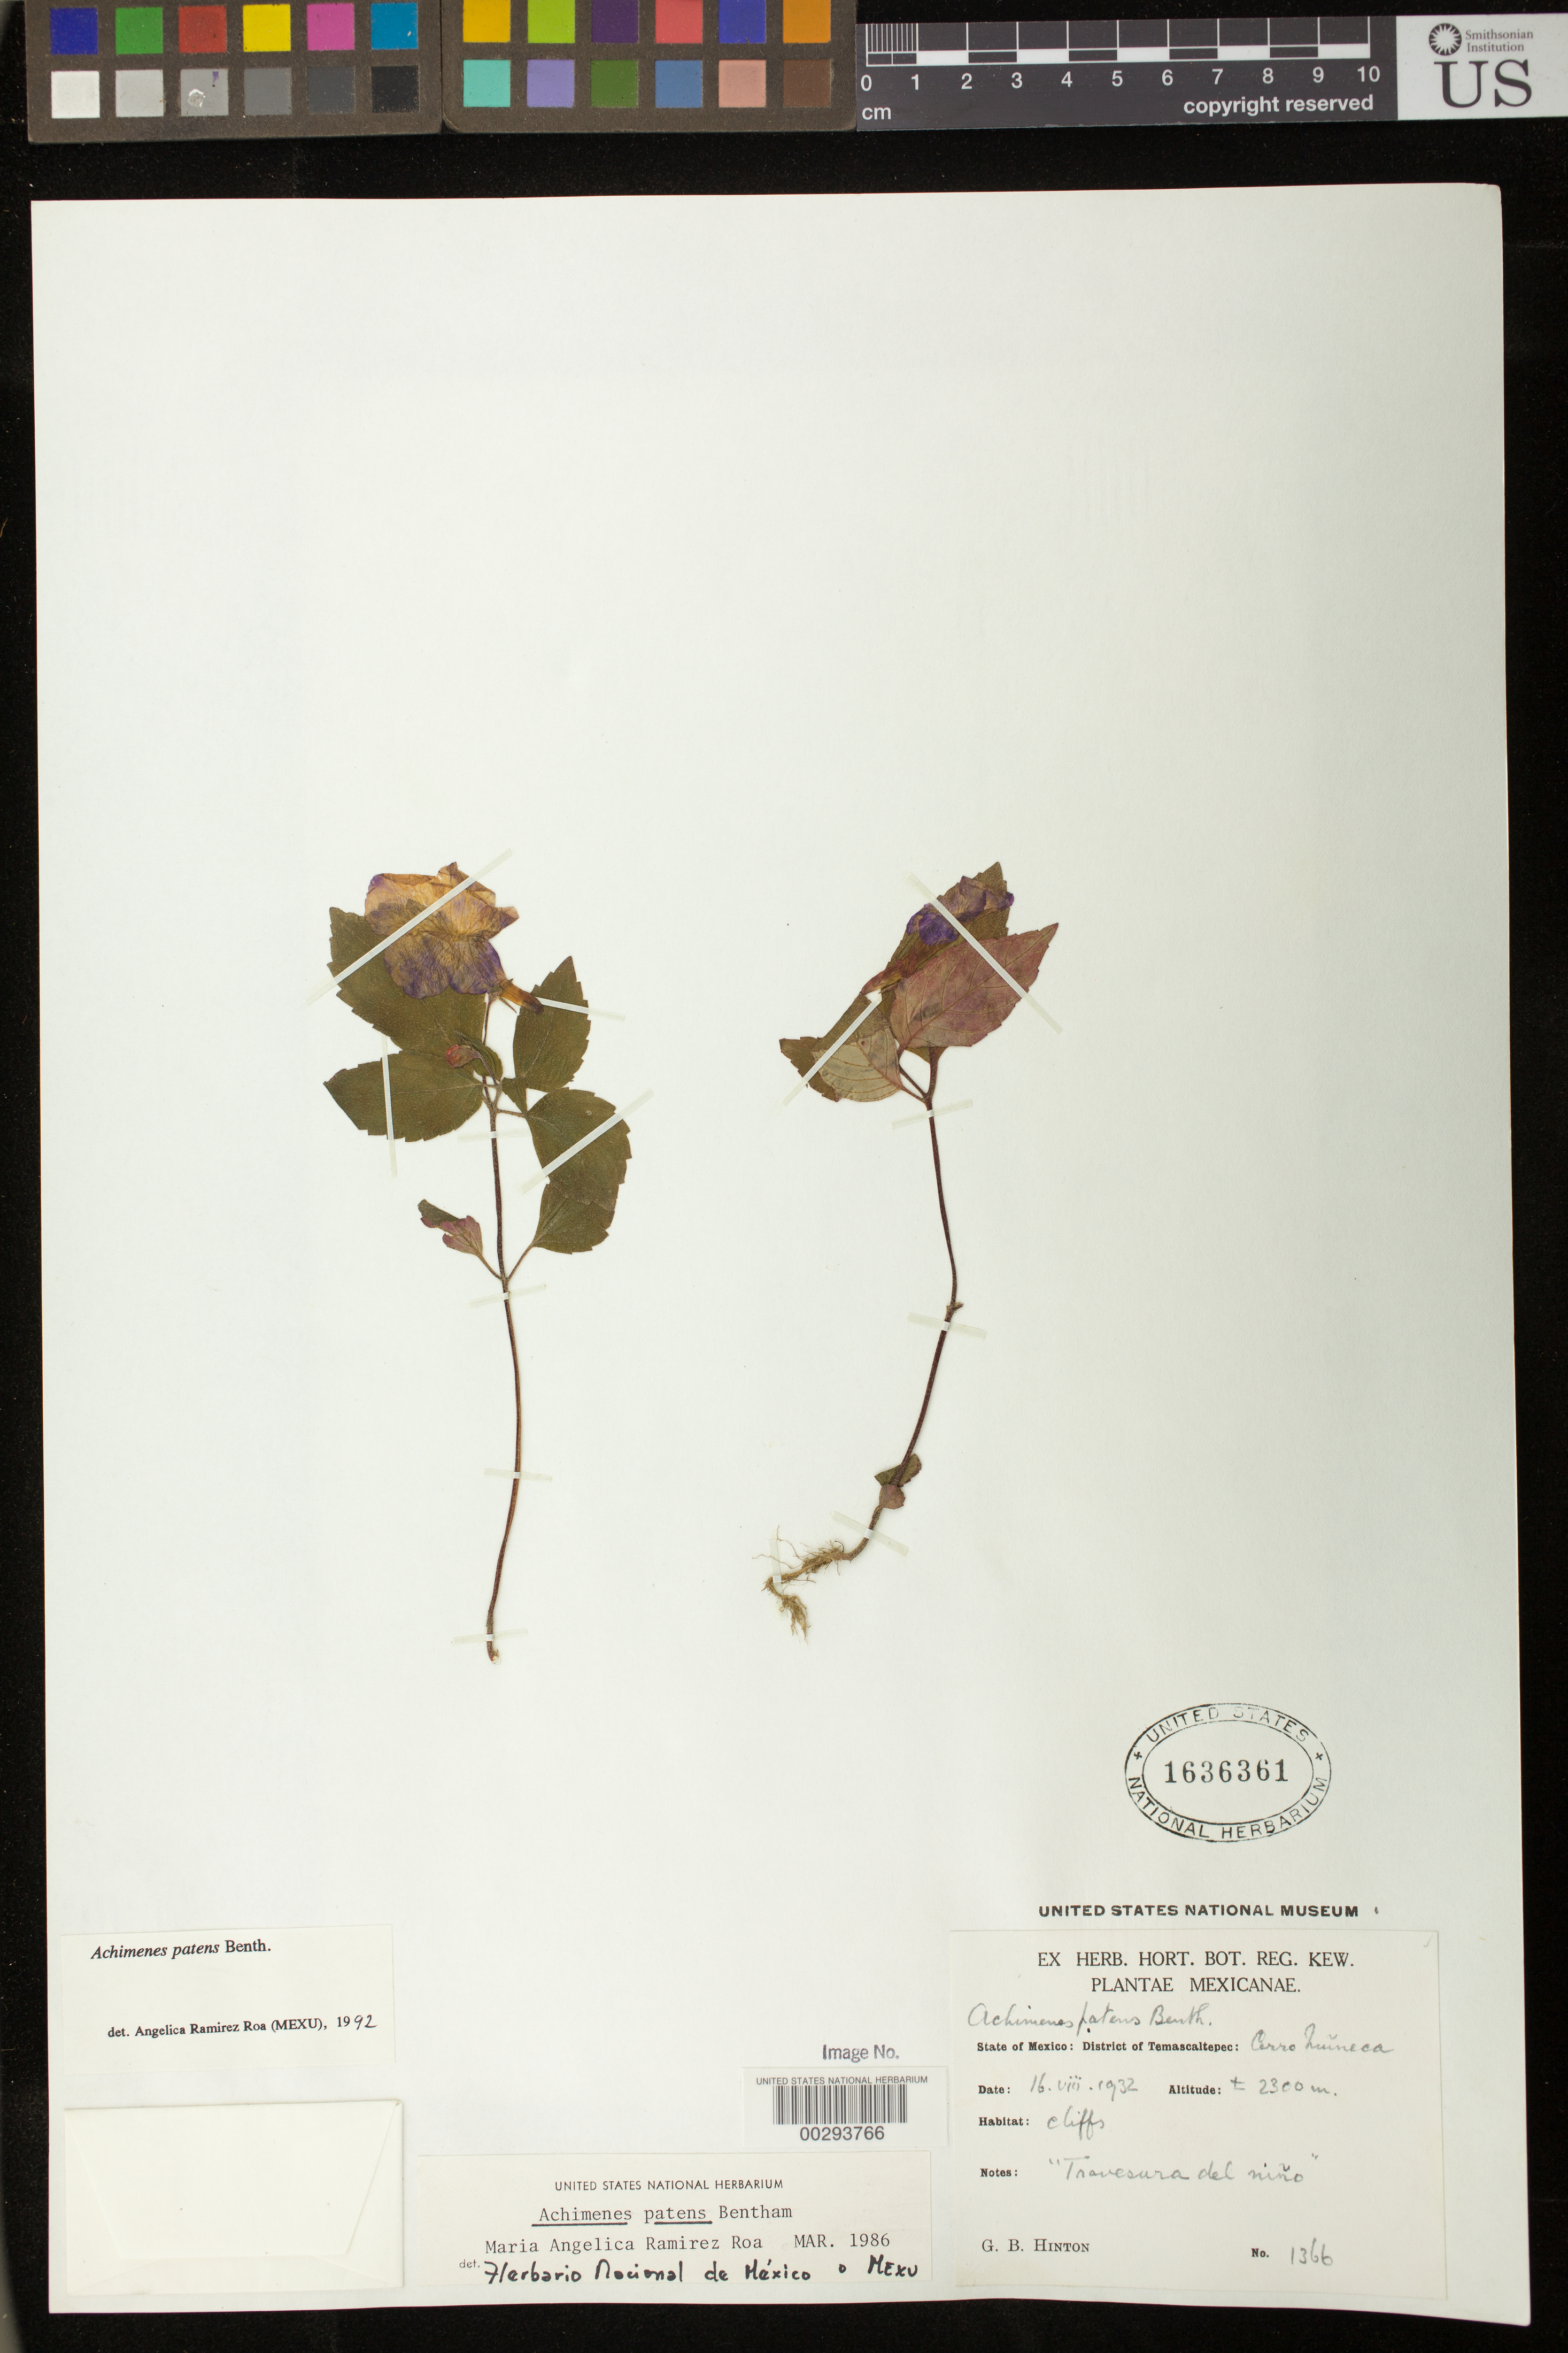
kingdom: Plantae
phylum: Tracheophyta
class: Magnoliopsida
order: Lamiales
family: Gesneriaceae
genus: Achimenes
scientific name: Achimenes patens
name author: Benth.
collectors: G. B. Hinton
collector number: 1366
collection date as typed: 16 Aug 1932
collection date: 1932-08-16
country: Mexico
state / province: México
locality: Temascaltepec Dist. Cerro Muneca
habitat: Cliffs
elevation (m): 2300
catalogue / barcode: US 1636361